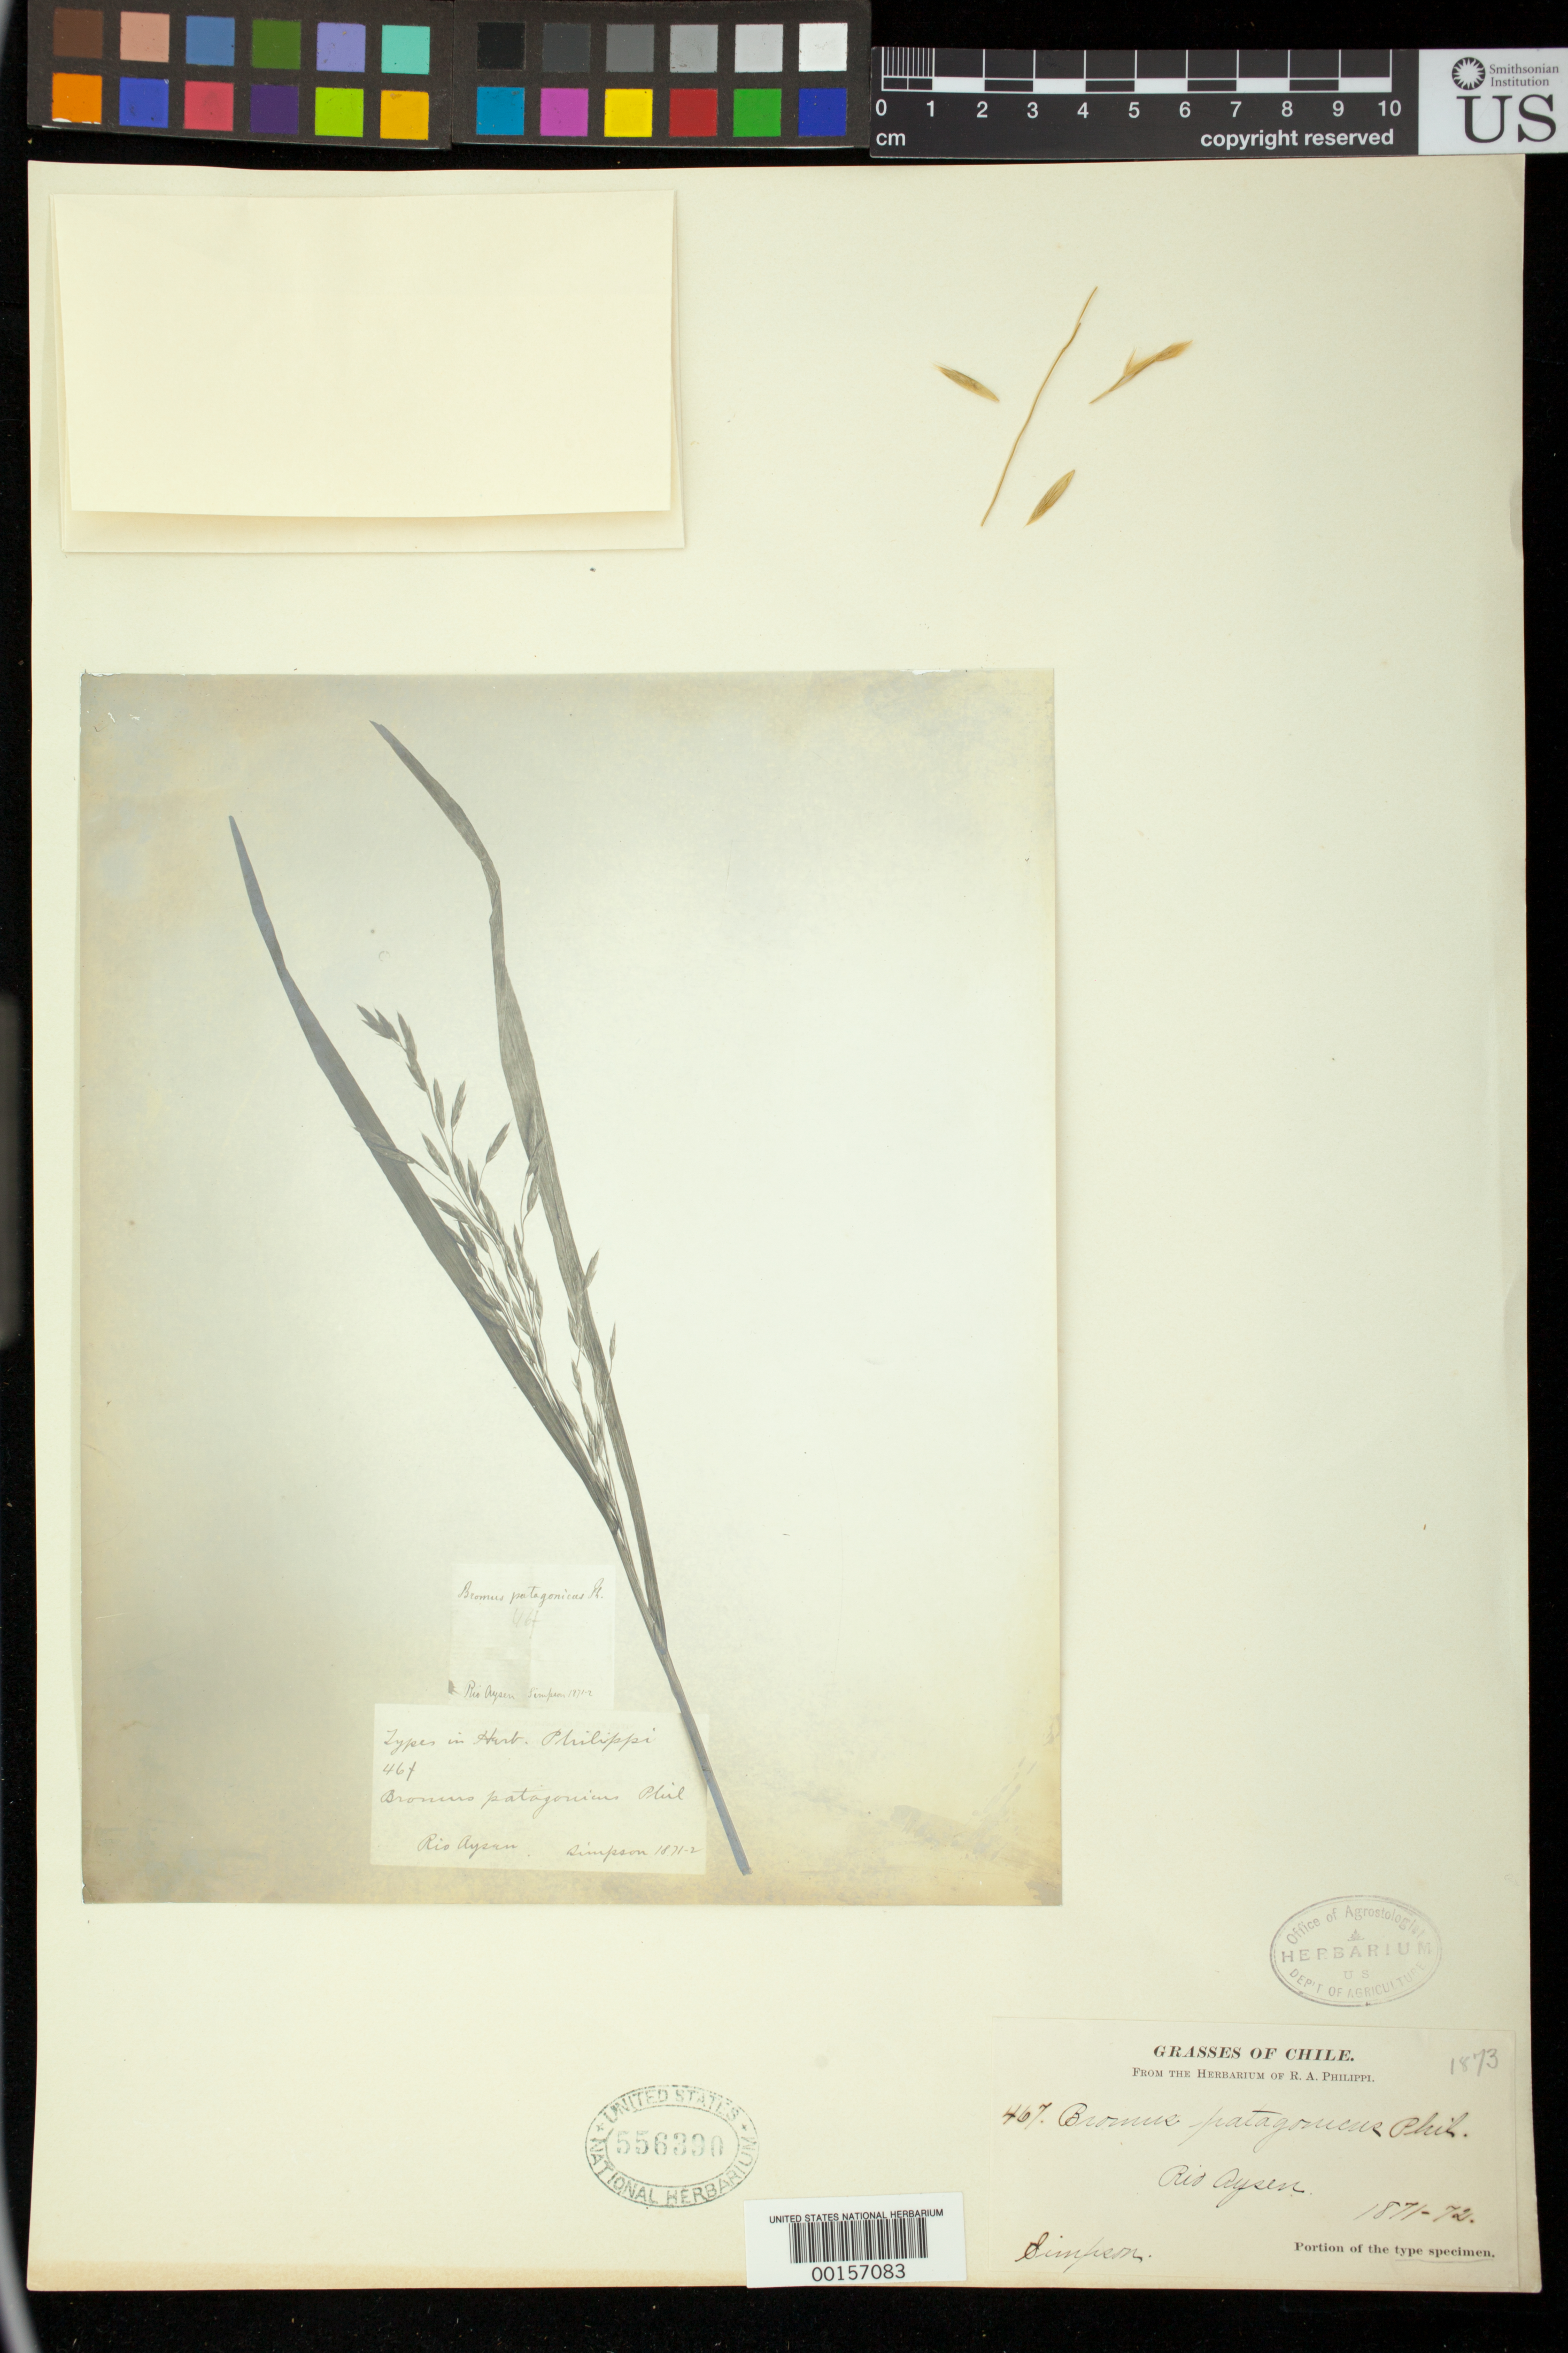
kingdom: Plantae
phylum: Tracheophyta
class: Liliopsida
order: Poales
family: Poaceae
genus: Bromus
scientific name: Bromus patagonicus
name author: Phil.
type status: Type Fragment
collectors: E. Simpson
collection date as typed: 1871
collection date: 1871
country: Chile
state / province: Aisén (XI)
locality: Rio Aisén, Patagonia.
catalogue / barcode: US 556390